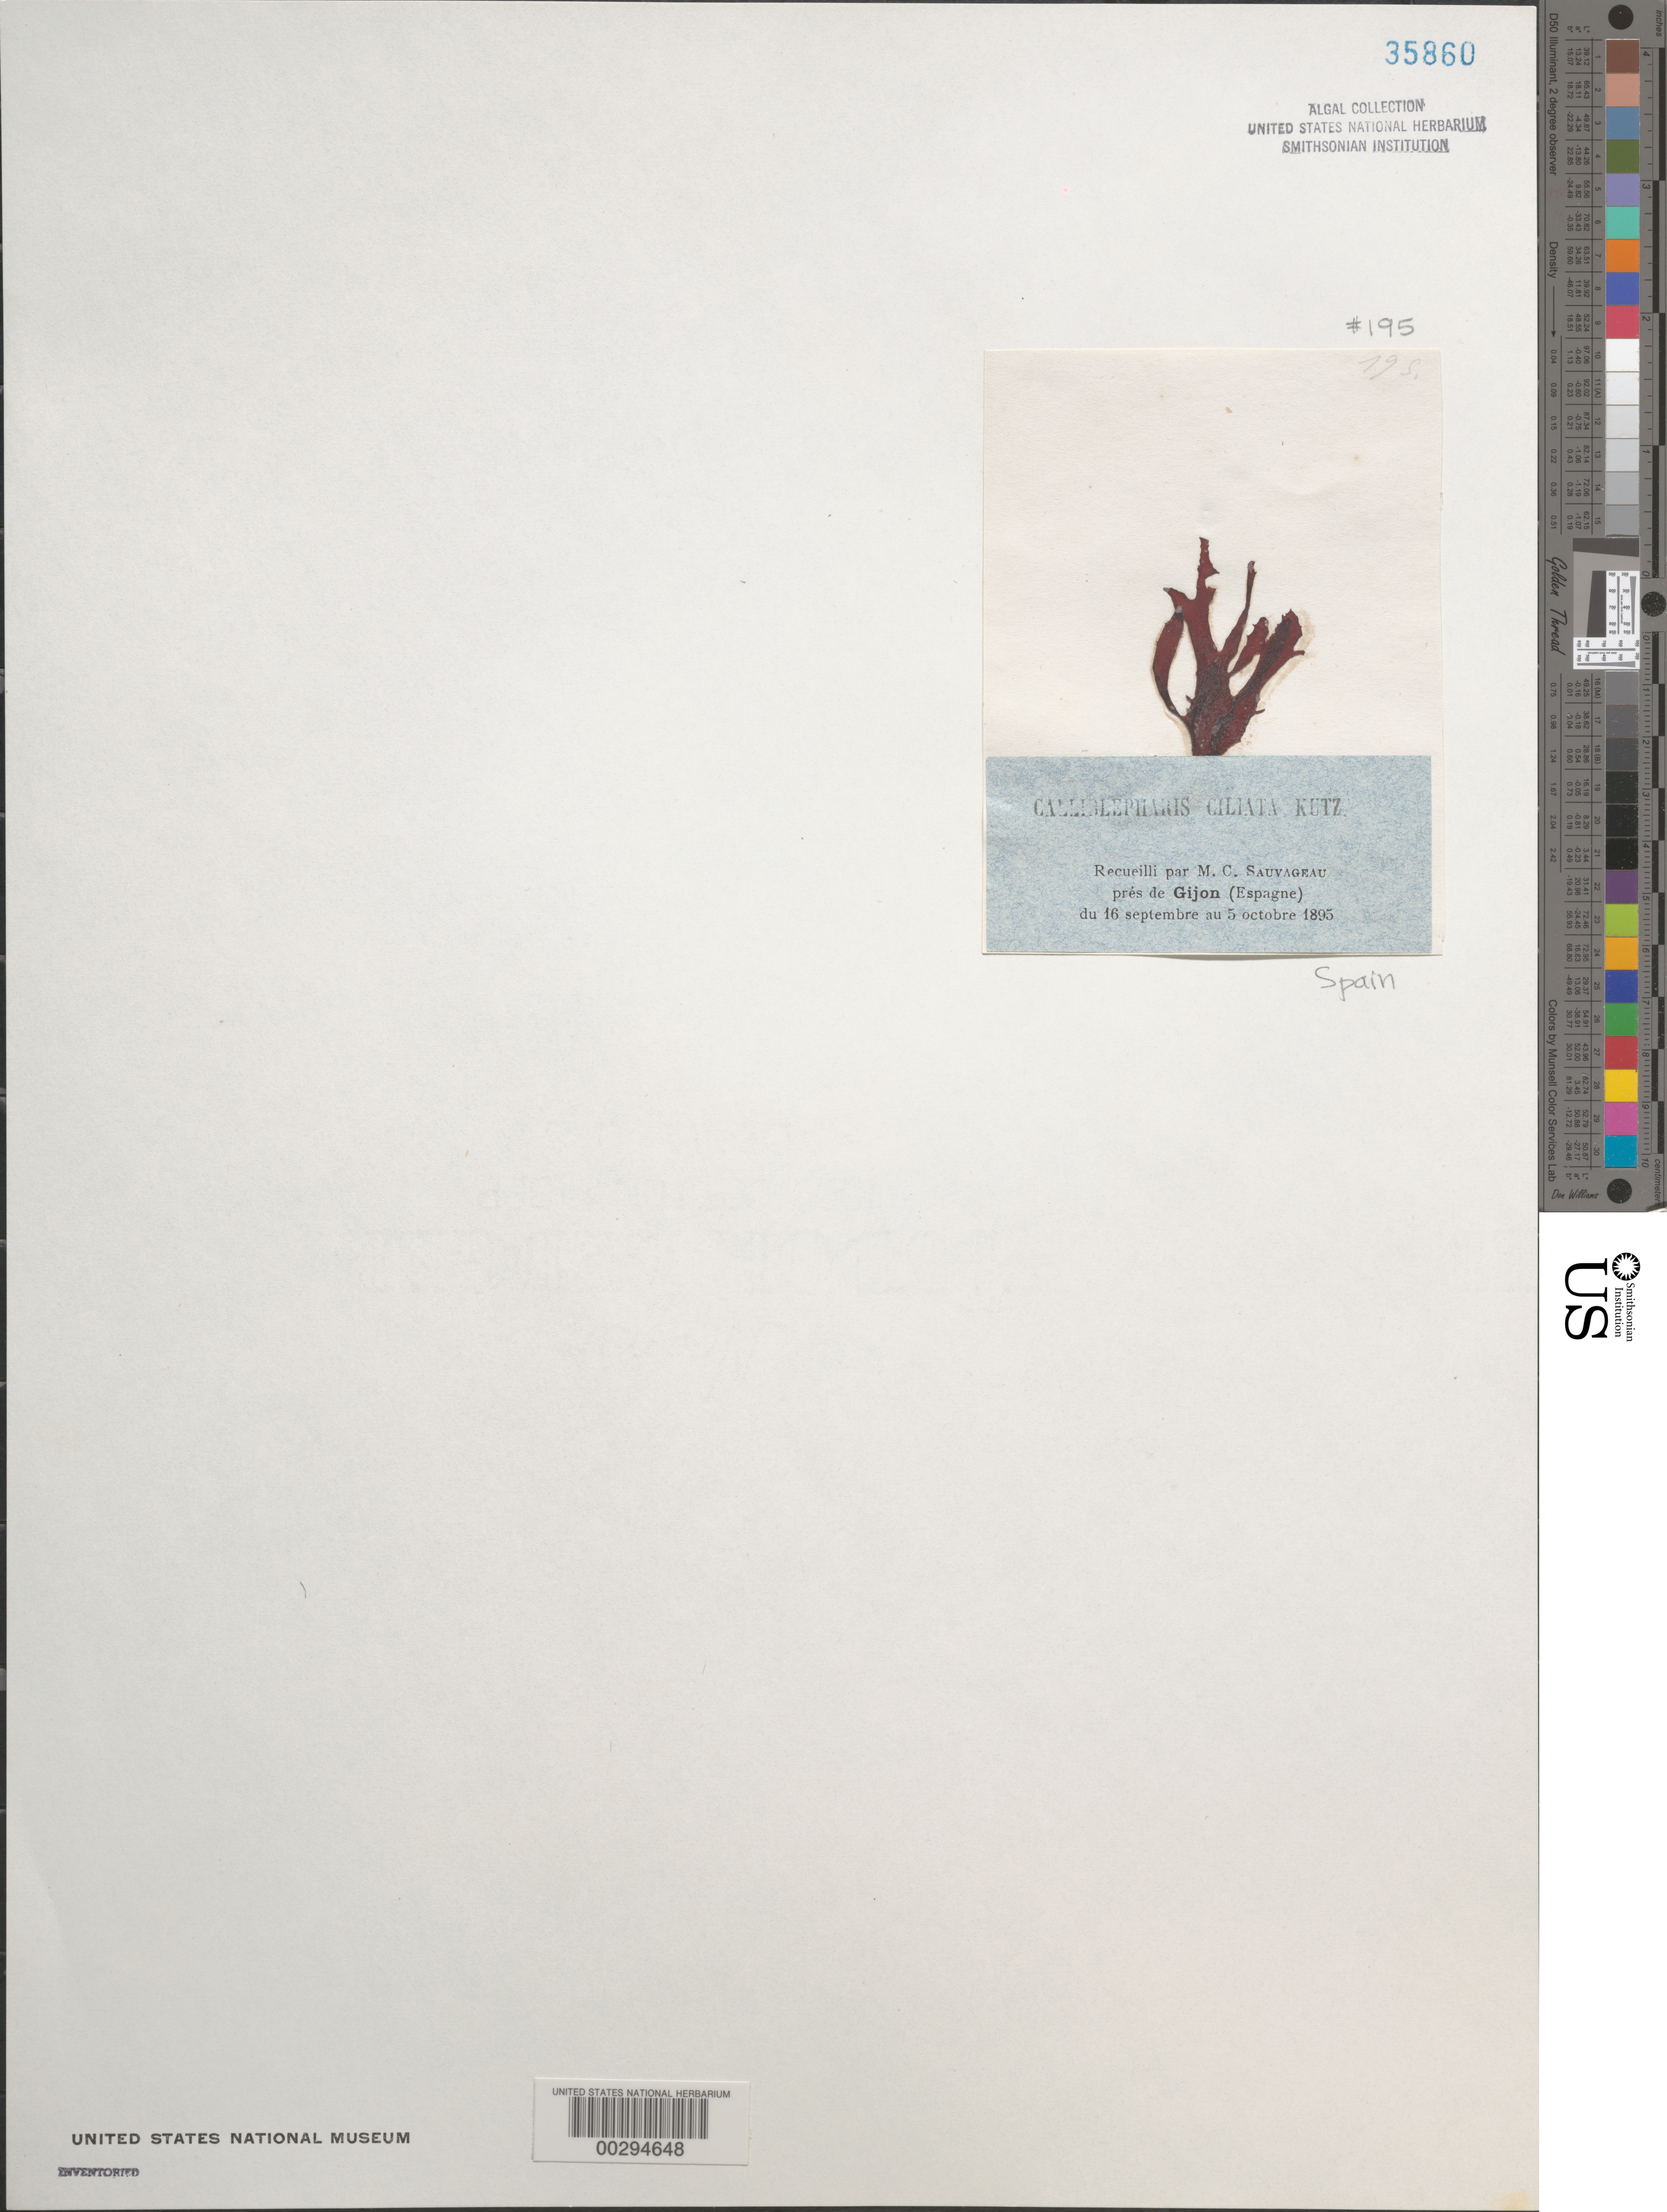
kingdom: Plantae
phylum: Rhodophyta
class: Florideophyceae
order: Gigartinales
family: Cystocloniaceae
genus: Calliblepharis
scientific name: Calliblepharis ciliata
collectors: C. F. Sauvageau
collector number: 195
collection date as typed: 16 Sep 1895 TO 05 Oct 1895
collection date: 1895-09-16/1895-10-05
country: Spain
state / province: Principado de Asturias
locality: Gijon, bay of biscay. Oviedo.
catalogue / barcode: US 35860